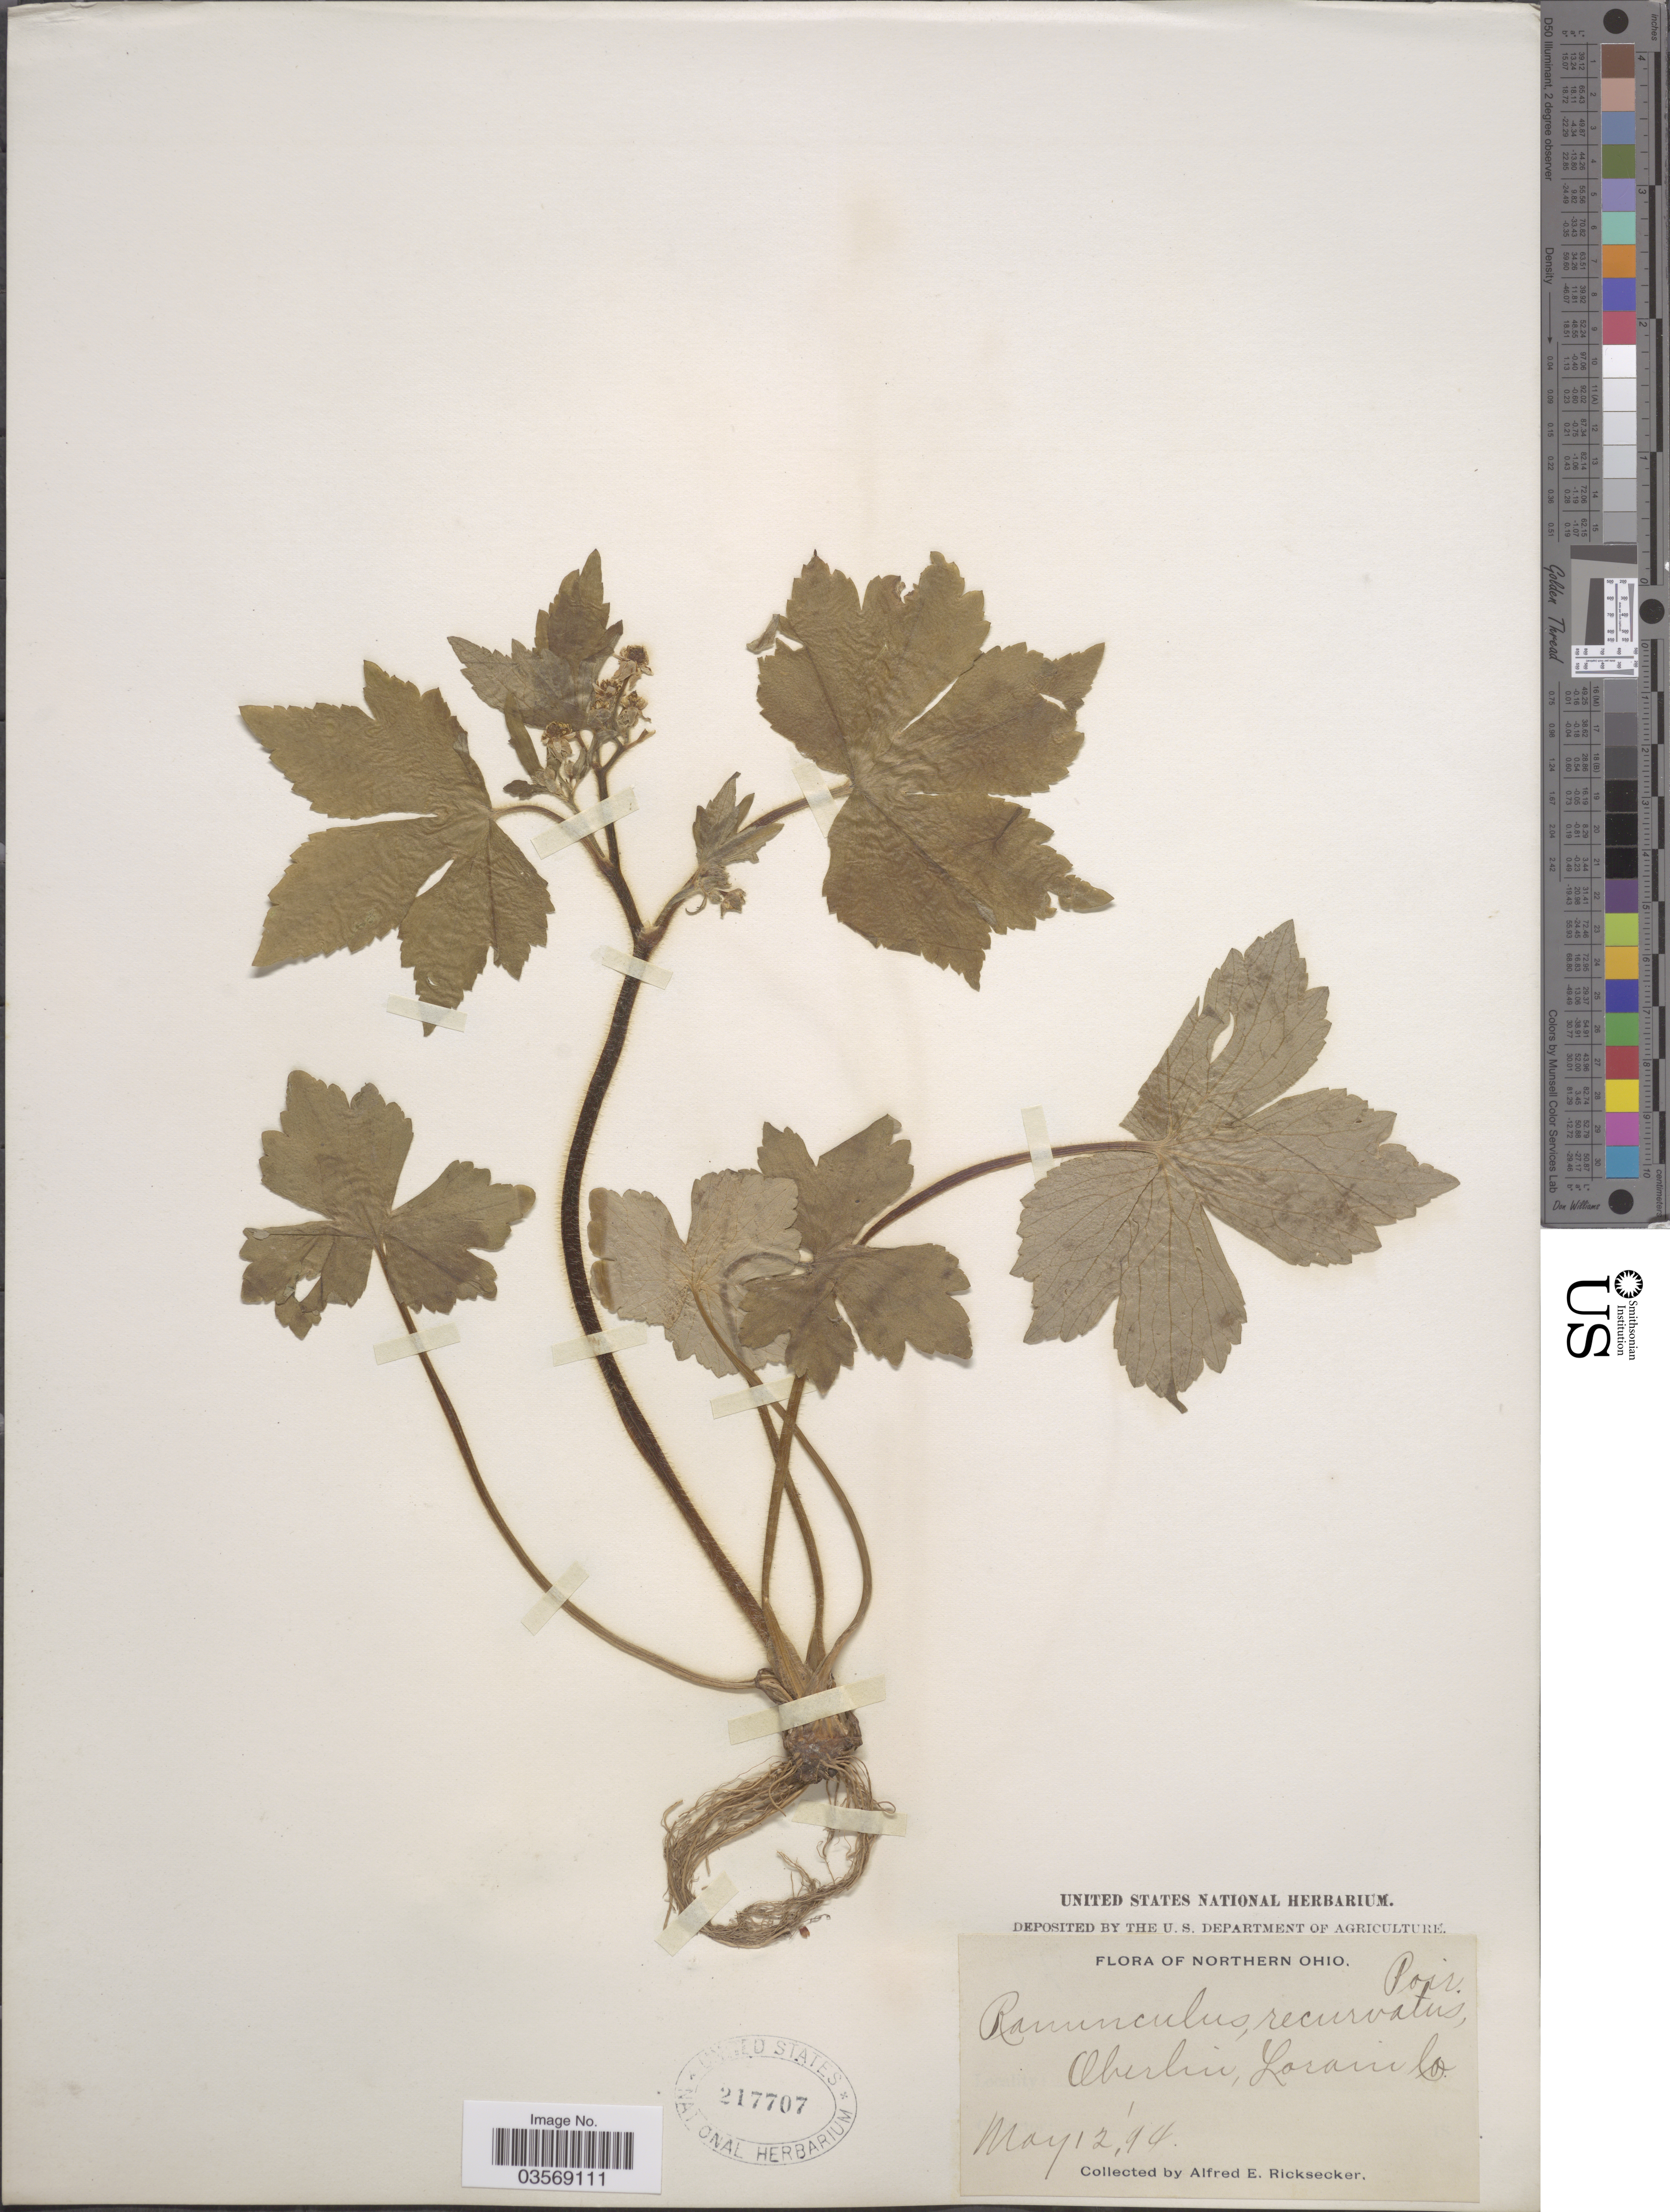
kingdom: Plantae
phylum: Tracheophyta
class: Magnoliopsida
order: Ranunculales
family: Ranunculaceae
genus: Ranunculus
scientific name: Ranunculus recurvatus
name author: Poir.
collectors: A. E. Ricksecker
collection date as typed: Transcribed d/m/y: 12/5/94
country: United States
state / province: Ohio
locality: Northern Ohio. Oberlin, Lorain Co.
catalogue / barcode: US 217707